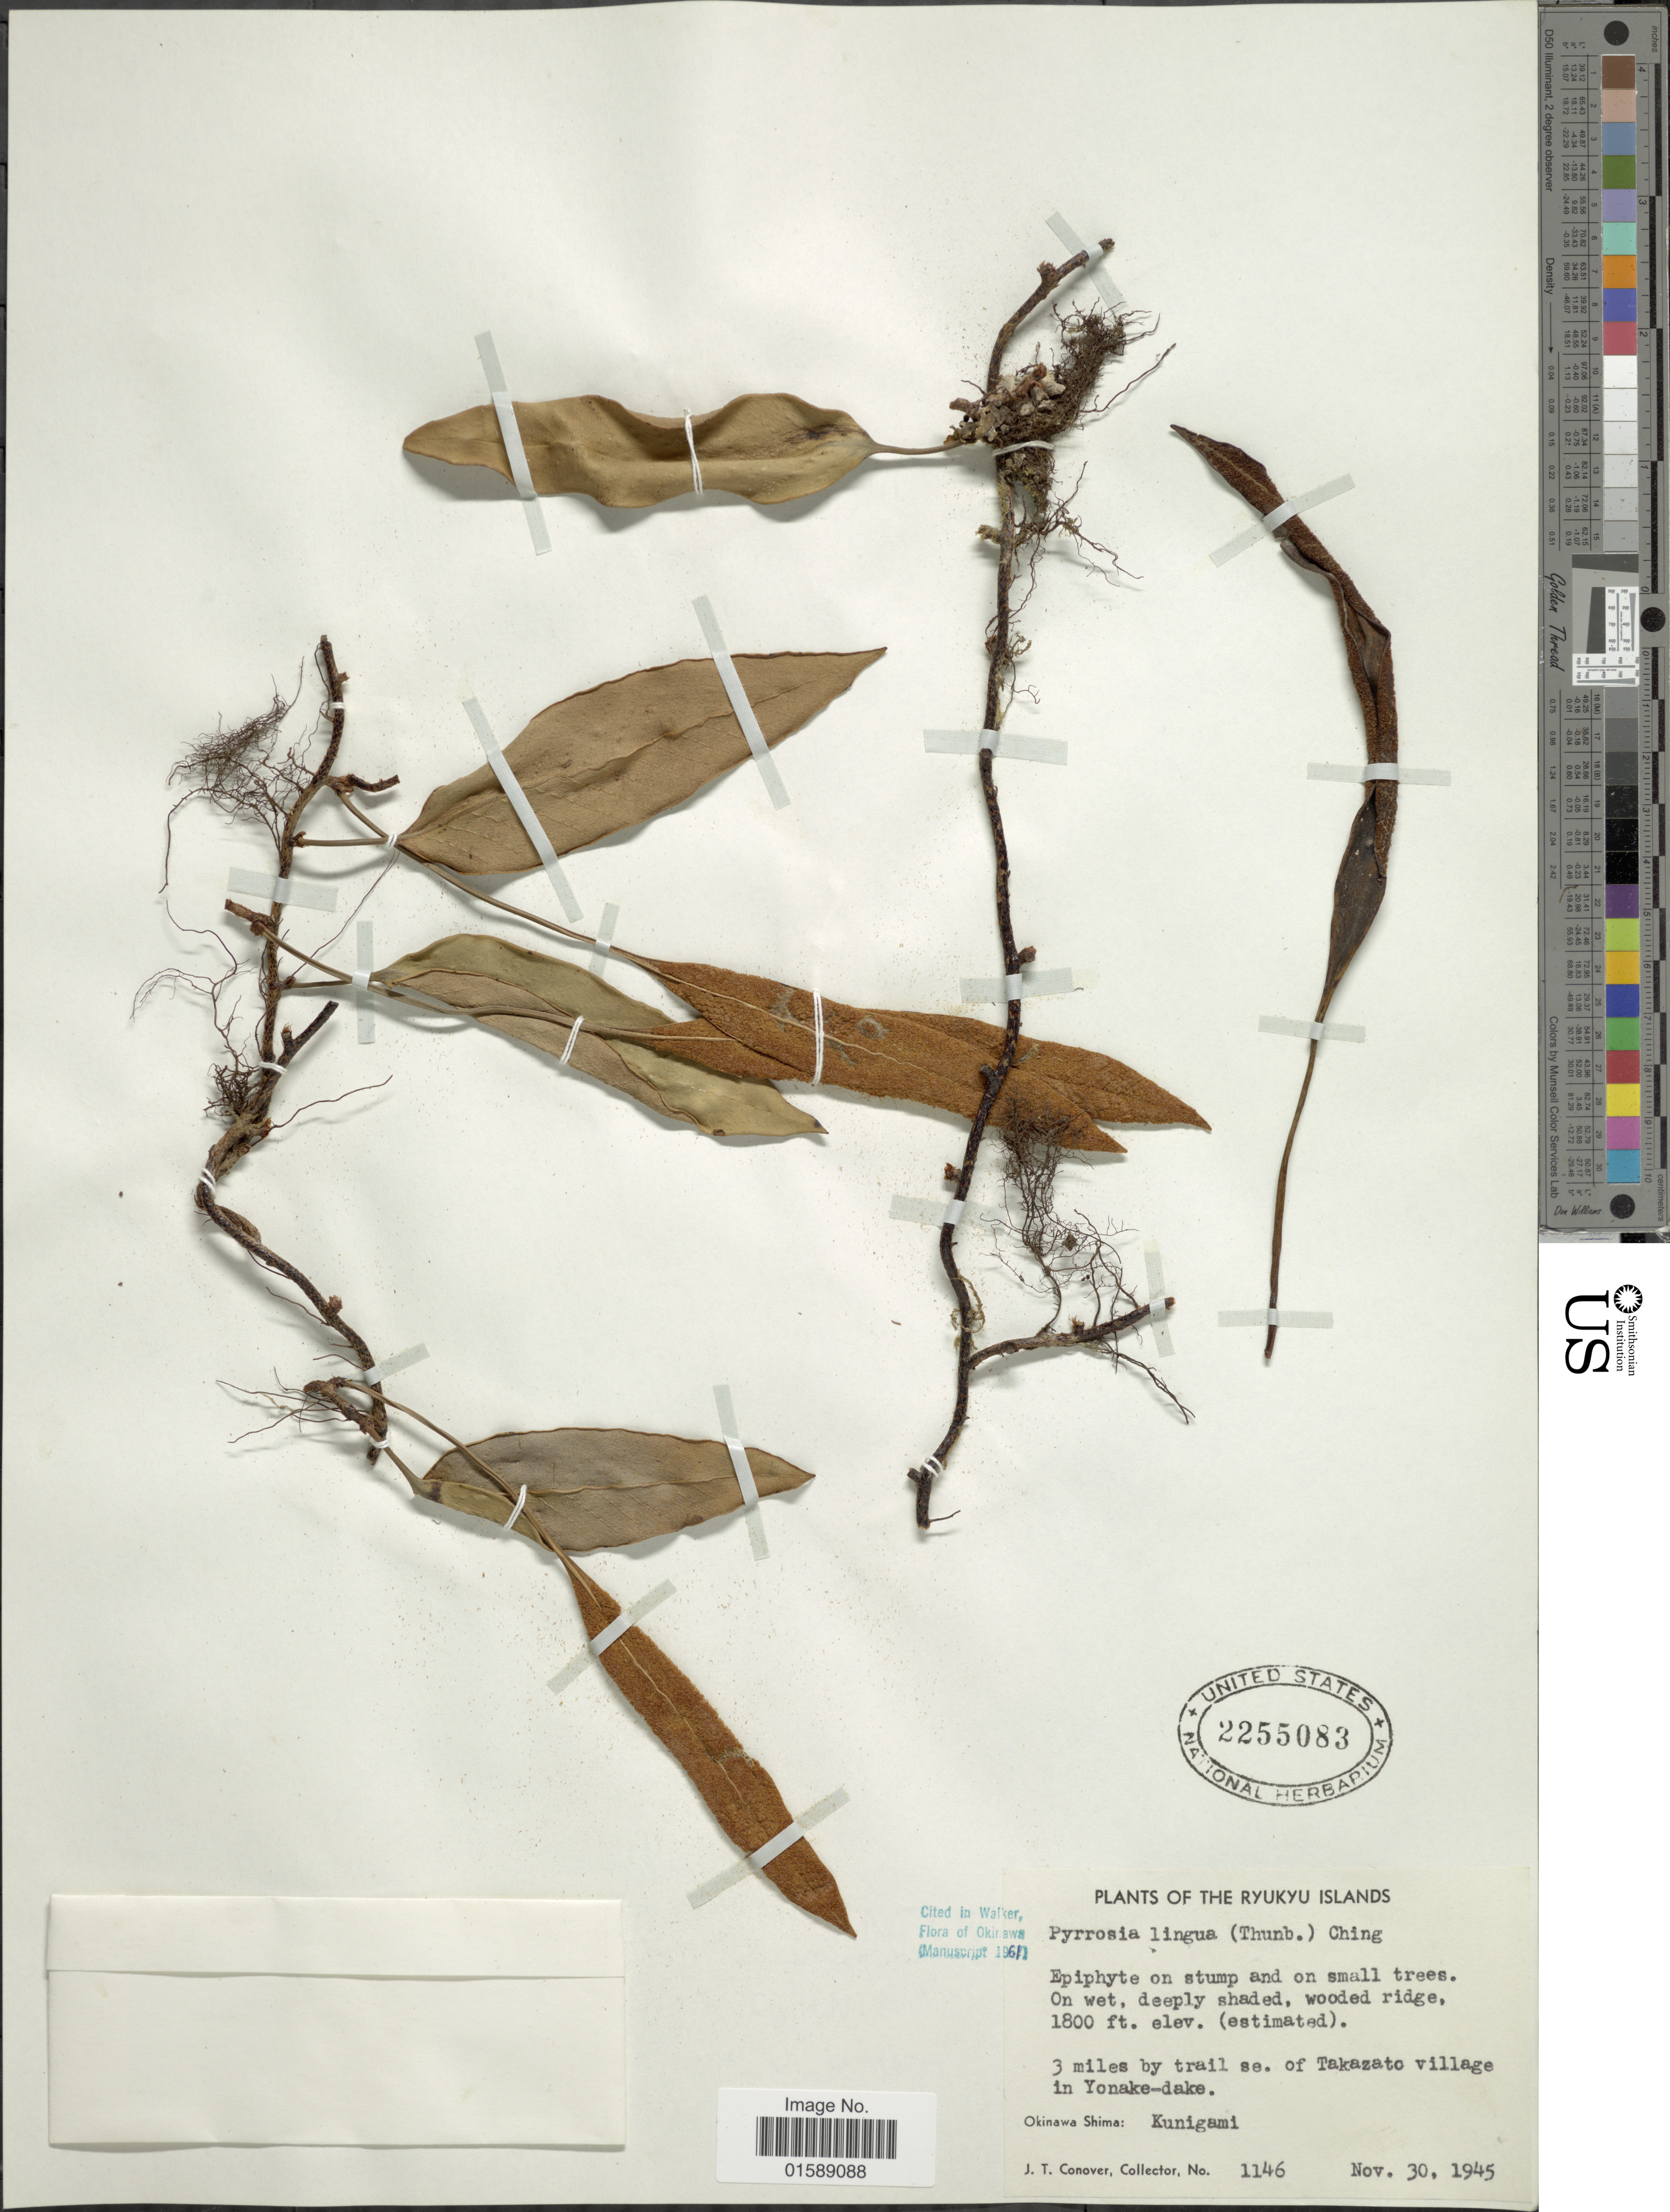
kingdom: Plantae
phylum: Tracheophyta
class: Polypodiopsida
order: Polypodiales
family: Polypodiaceae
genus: Pyrrosia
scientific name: Pyrrosia lingua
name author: (Thurb.) Farw.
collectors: J. T. Conover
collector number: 1146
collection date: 1945-11-30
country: Japan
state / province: Okinawa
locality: Ryukyu Islands. 3 miles by trail se. of Takazato village in Yonake-dake. Okinawa Shima: Kunigami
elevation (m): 549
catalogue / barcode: US 2255083